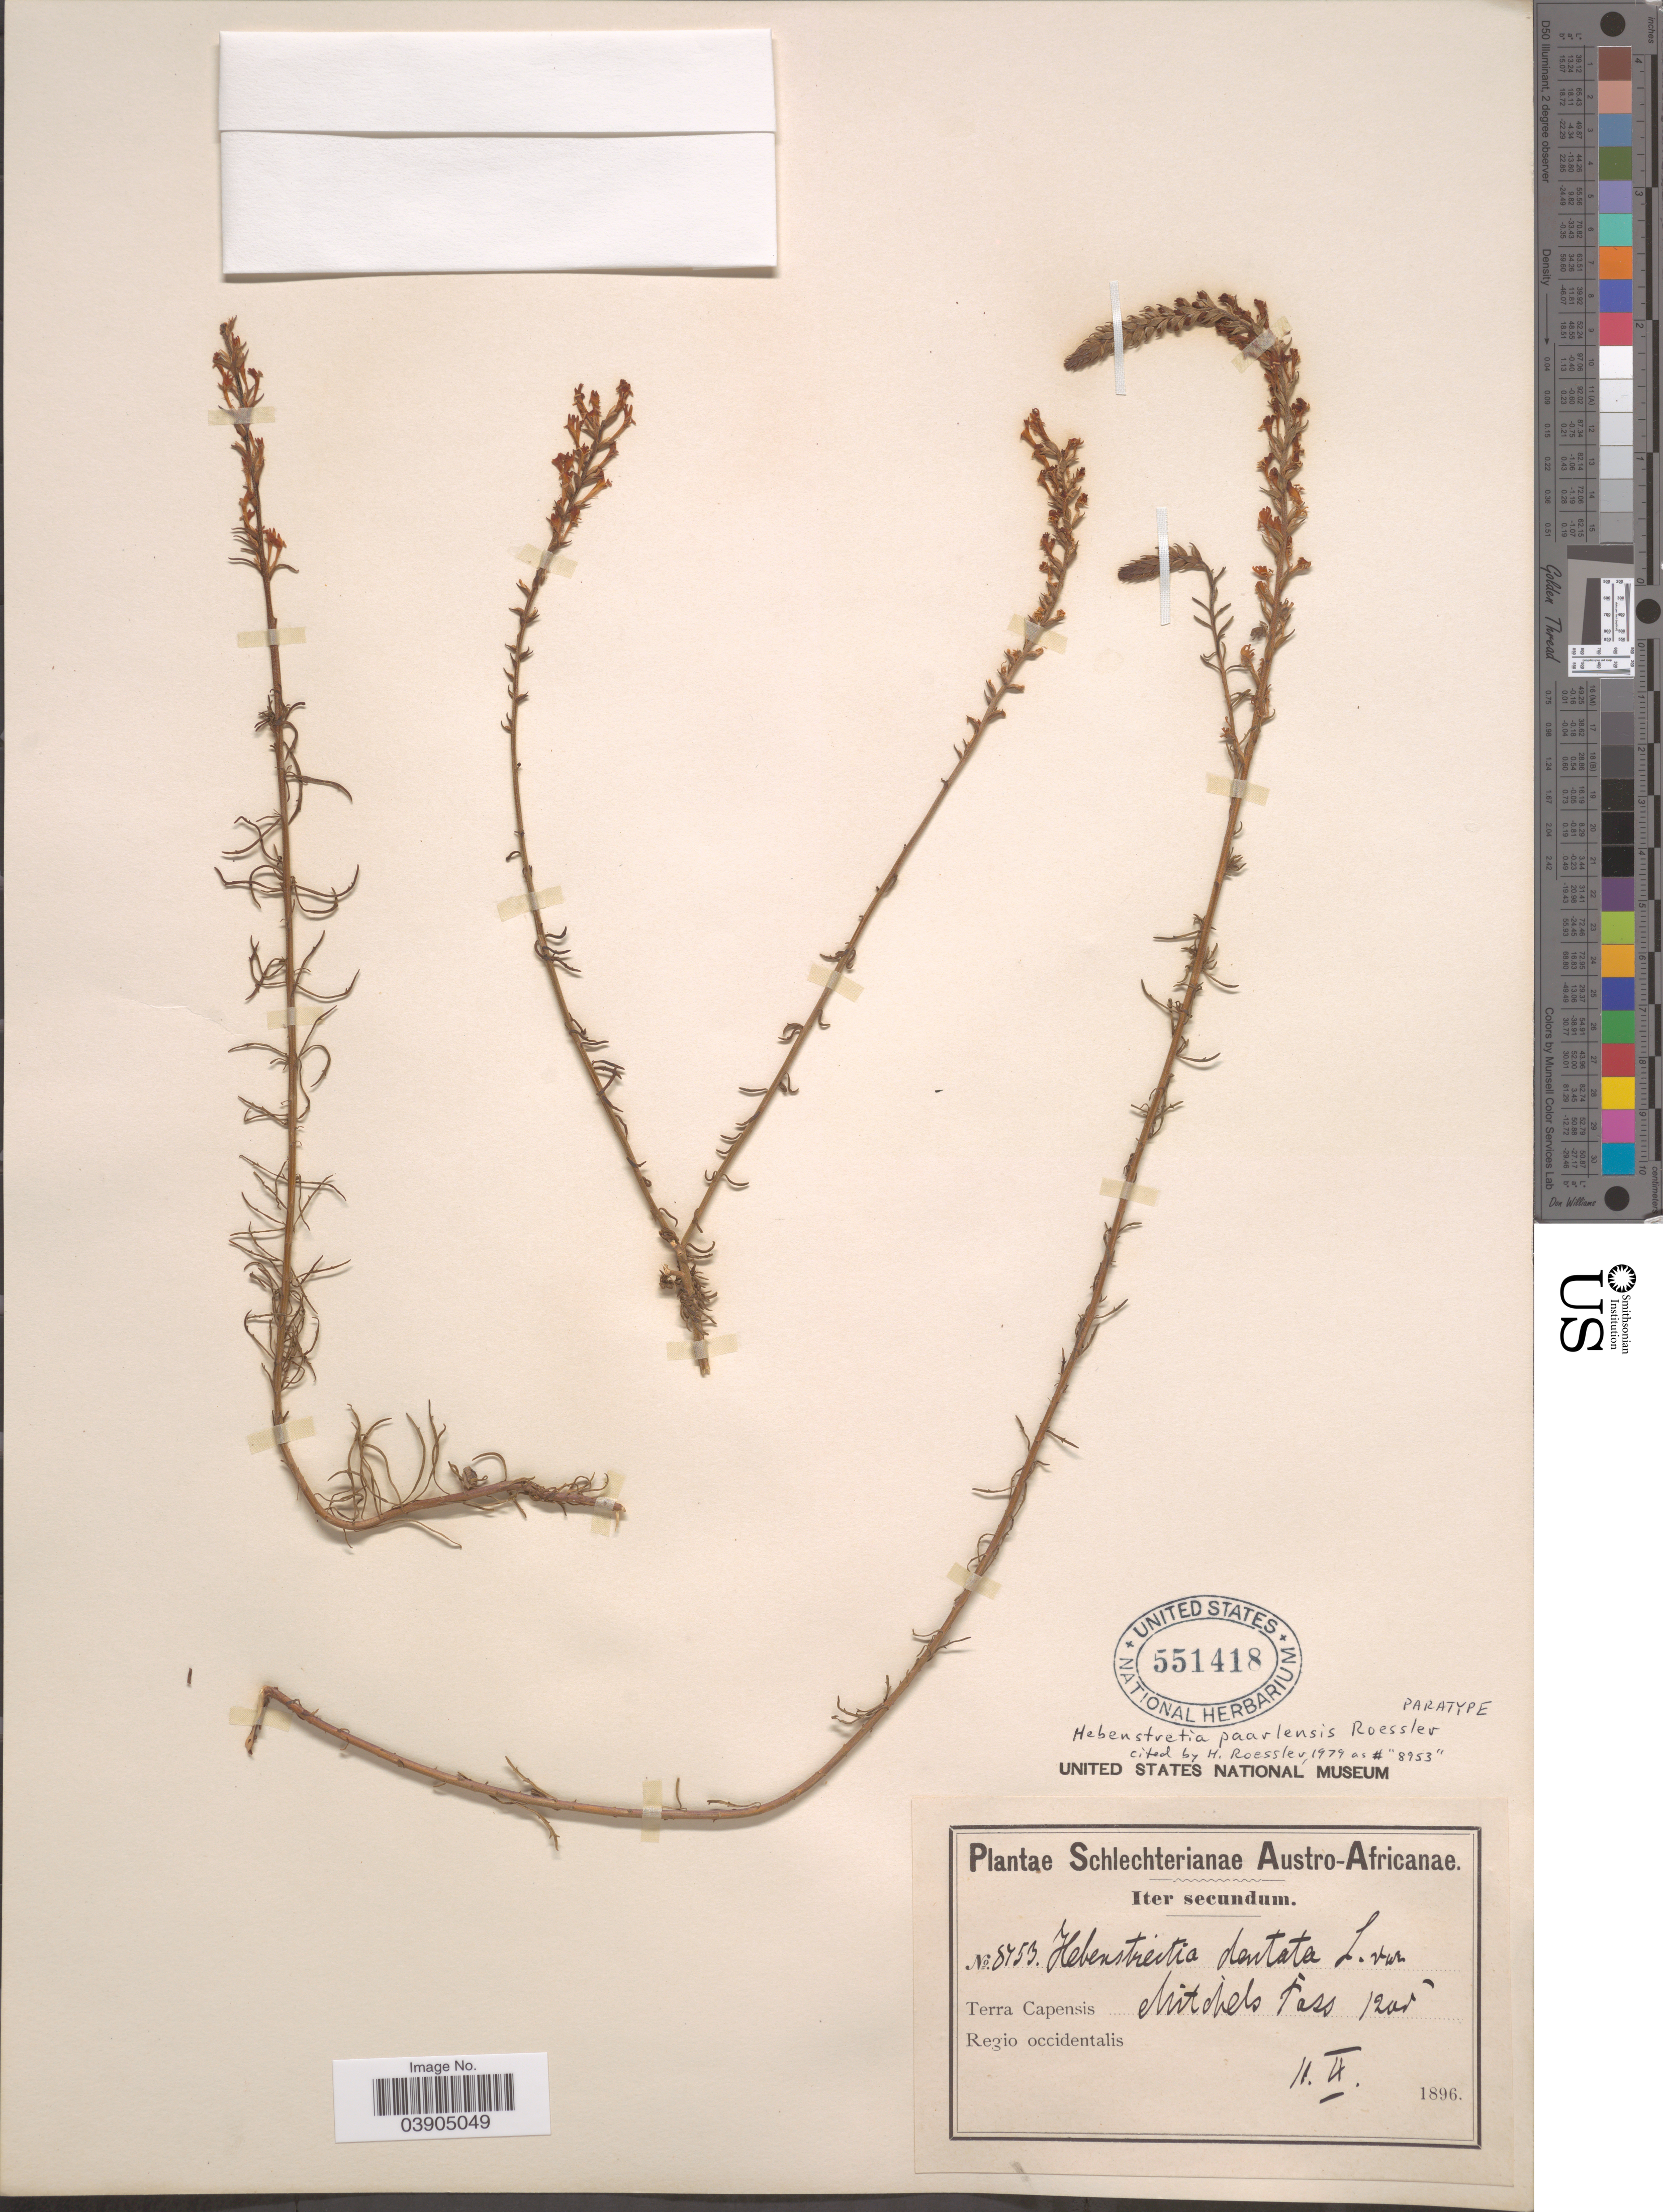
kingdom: Plantae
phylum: Tracheophyta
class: Magnoliopsida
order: Lamiales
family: Scrophulariaceae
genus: Hebenstretia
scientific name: Hebenstretia paarlensis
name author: Roessler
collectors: Schlechter, --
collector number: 8753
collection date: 1896-06-11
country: South Africa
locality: Austro-Africanae. Terra Capensis. Mitchels Pass. Regio occidentalis.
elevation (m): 366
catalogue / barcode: US 551418